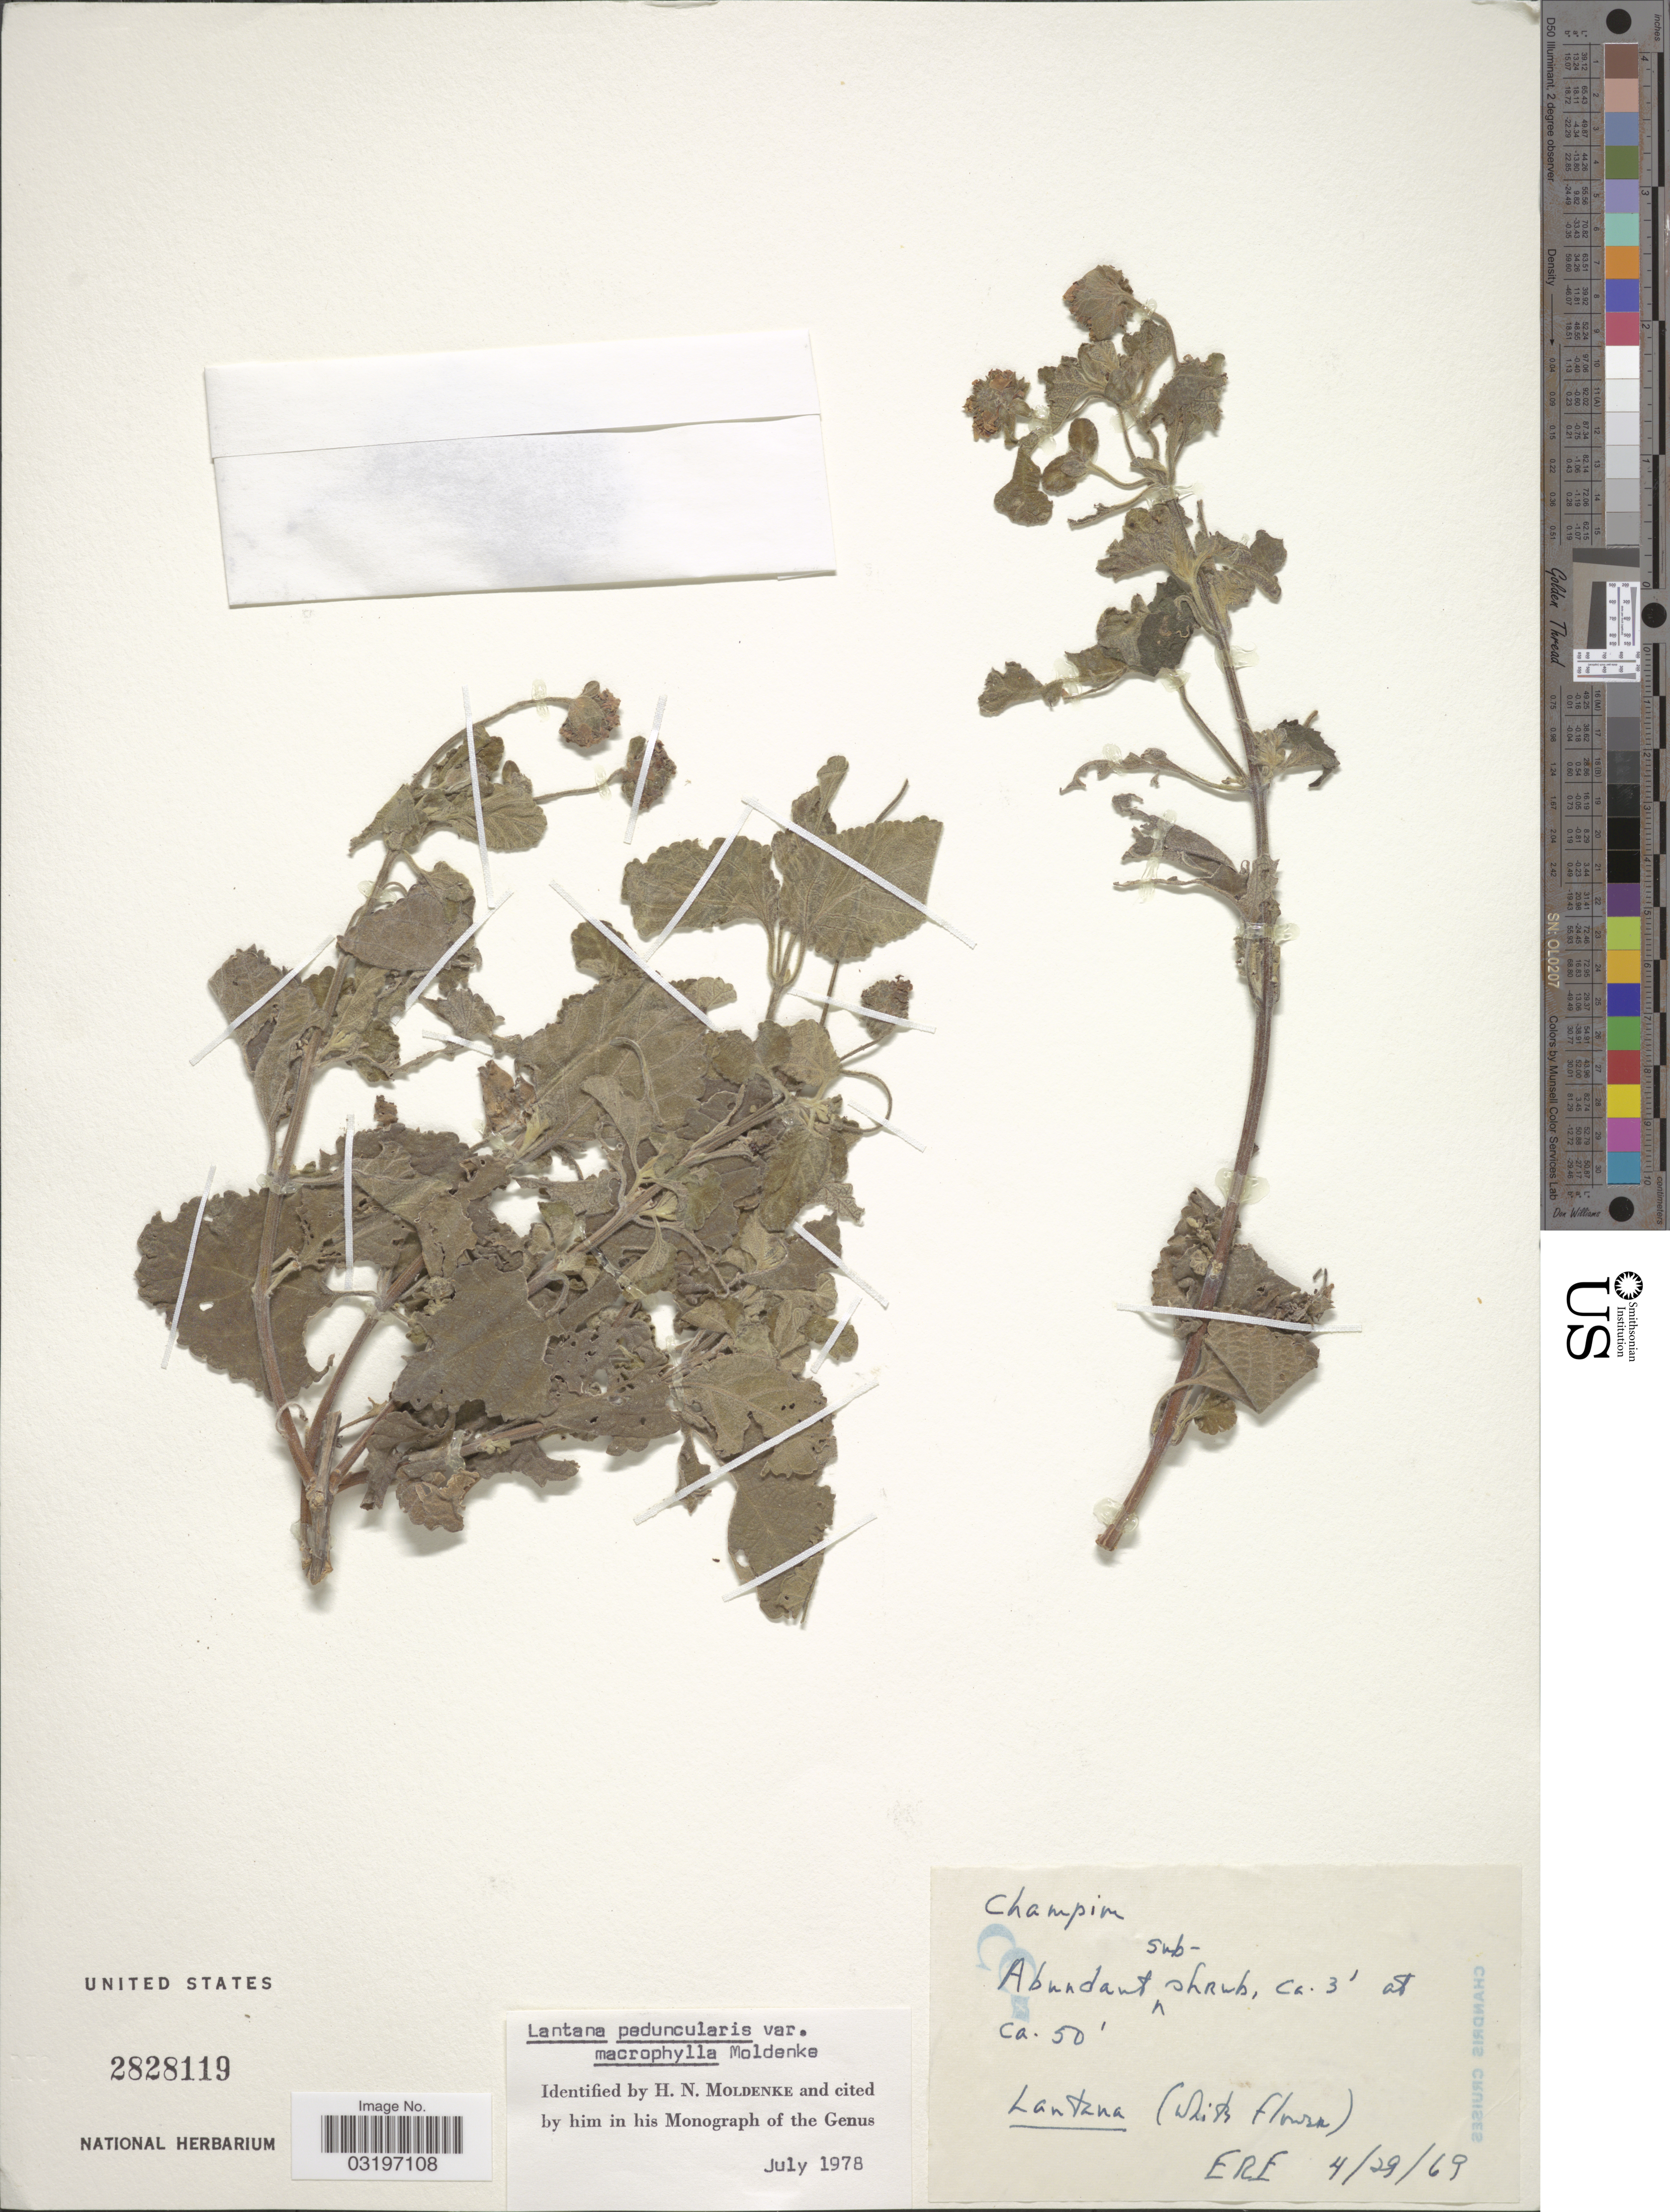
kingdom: Plantae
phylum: Tracheophyta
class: Magnoliopsida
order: Lamiales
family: Verbenaceae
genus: Lantana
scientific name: Lantana peduncularis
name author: Andersson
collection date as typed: Transcribed d/m/y: 29/4/69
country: India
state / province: Andaman and Nicobar Islands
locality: Champin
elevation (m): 15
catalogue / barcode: US 2828119